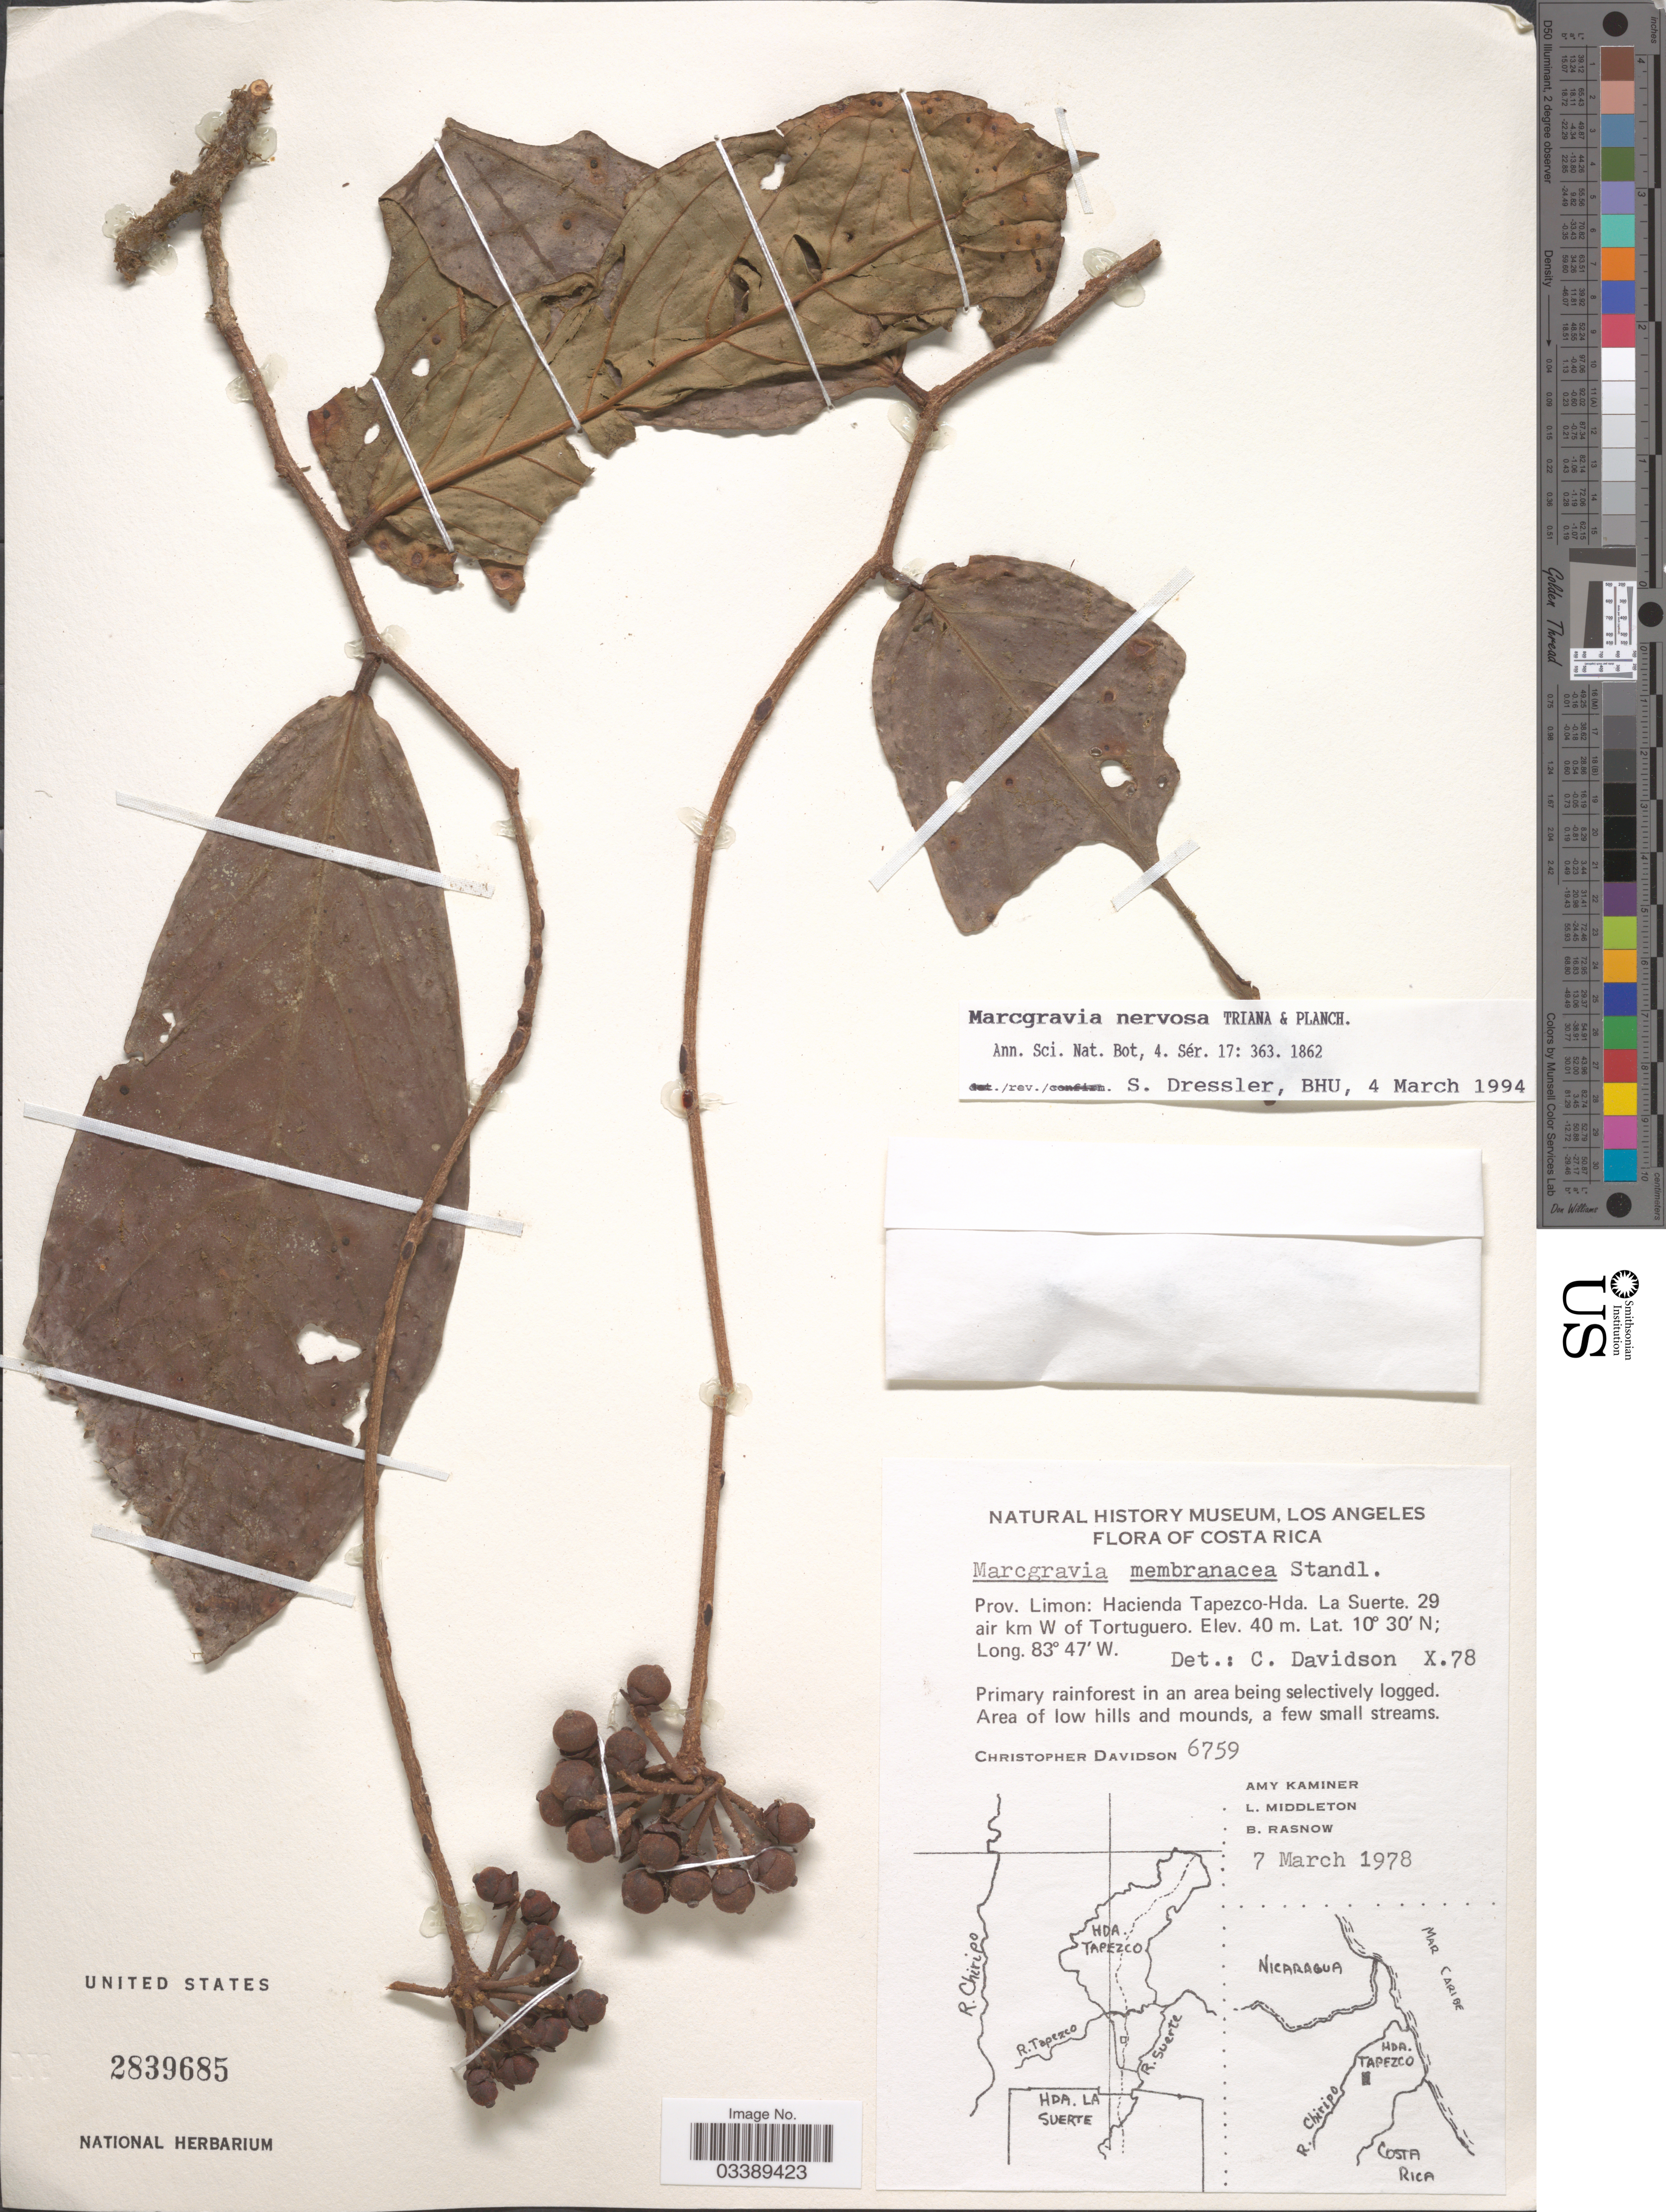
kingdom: Plantae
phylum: Tracheophyta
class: Magnoliopsida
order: Ericales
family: Marcgraviaceae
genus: Marcgravia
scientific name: Marcgravia nervosa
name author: Triana & Planch.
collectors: C. Davidson, A. Kaminer, L. Middleton & B. Rasnow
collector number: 6759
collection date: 1978-03-07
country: Costa Rica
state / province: Limón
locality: Hacienda Tapezco-Hda. La Suerte. 29 air km W of Tortuguero.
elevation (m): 40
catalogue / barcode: US 2839685